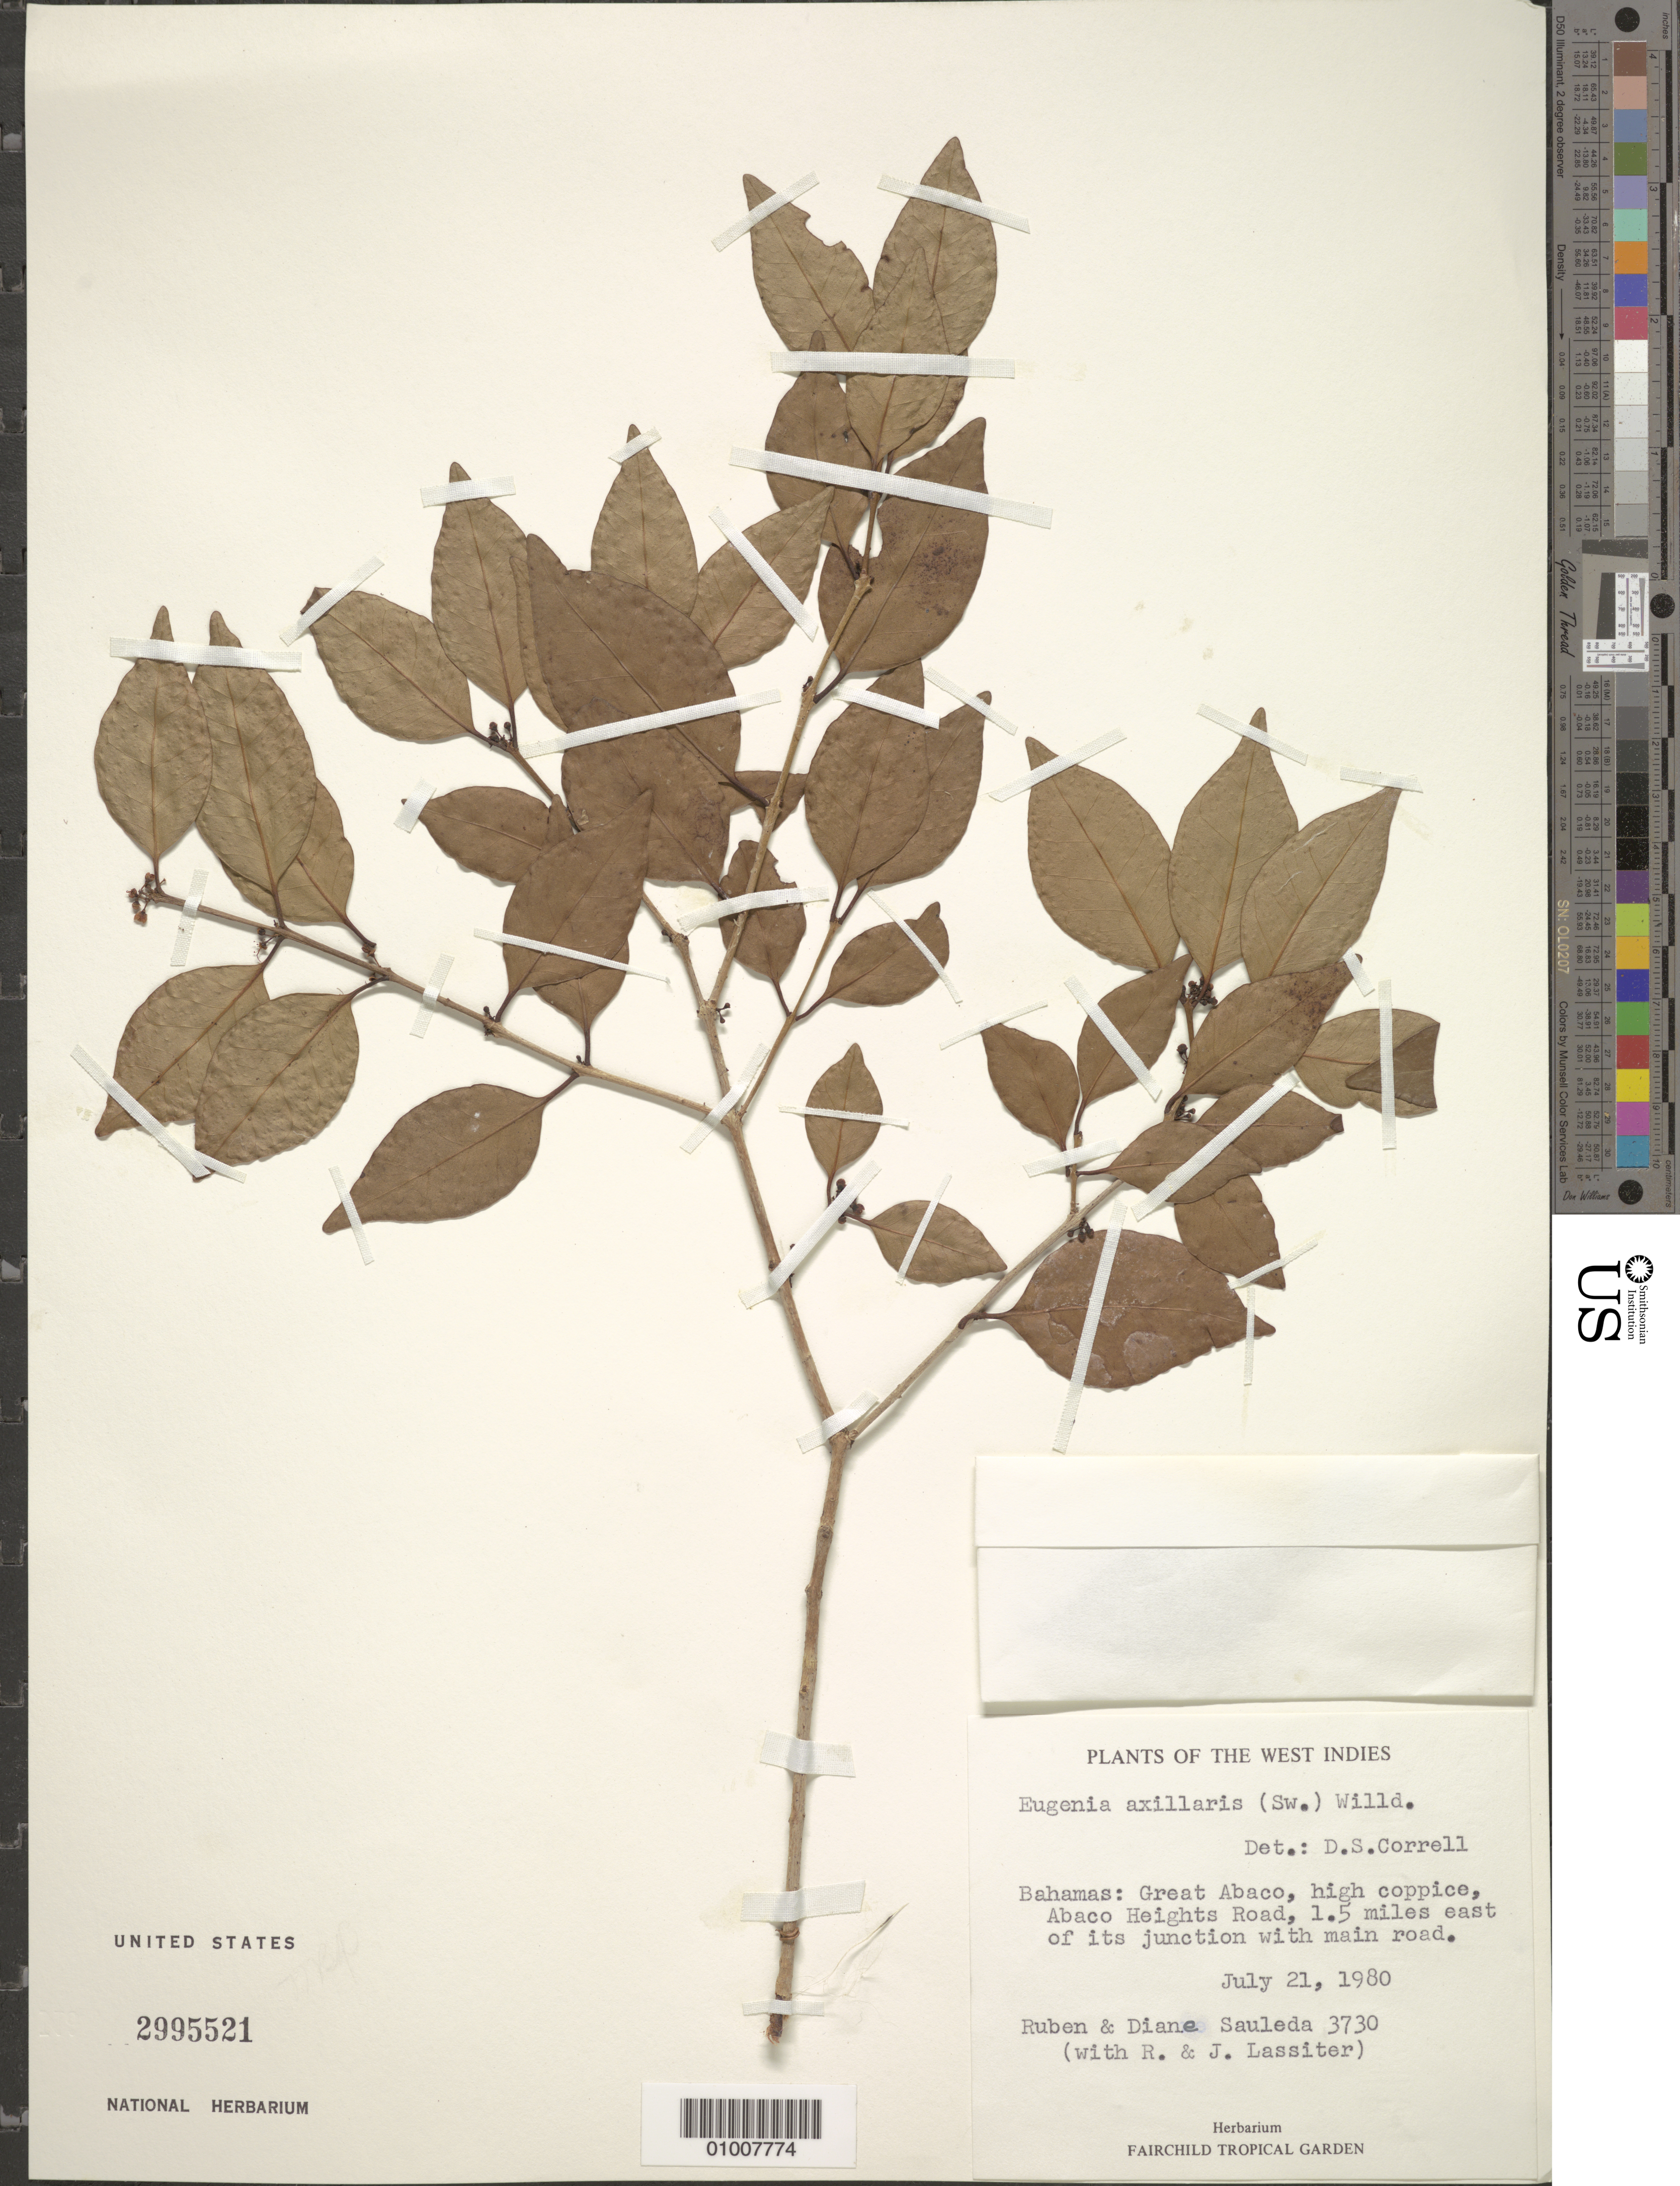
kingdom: Plantae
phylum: Tracheophyta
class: Magnoliopsida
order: Myrtales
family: Myrtaceae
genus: Eugenia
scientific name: Eugenia axillaris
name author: (Sw.) Willd.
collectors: R. Sauleda, D. K. Sauleda, R. Lassiter & J. Lassiter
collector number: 3730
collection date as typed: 21 Jul 1980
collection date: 1980-07-21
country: Bahamas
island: Great Abaco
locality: Abaco Heights Road, 1.5 miles east of its junction with main road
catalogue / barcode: US 2995521